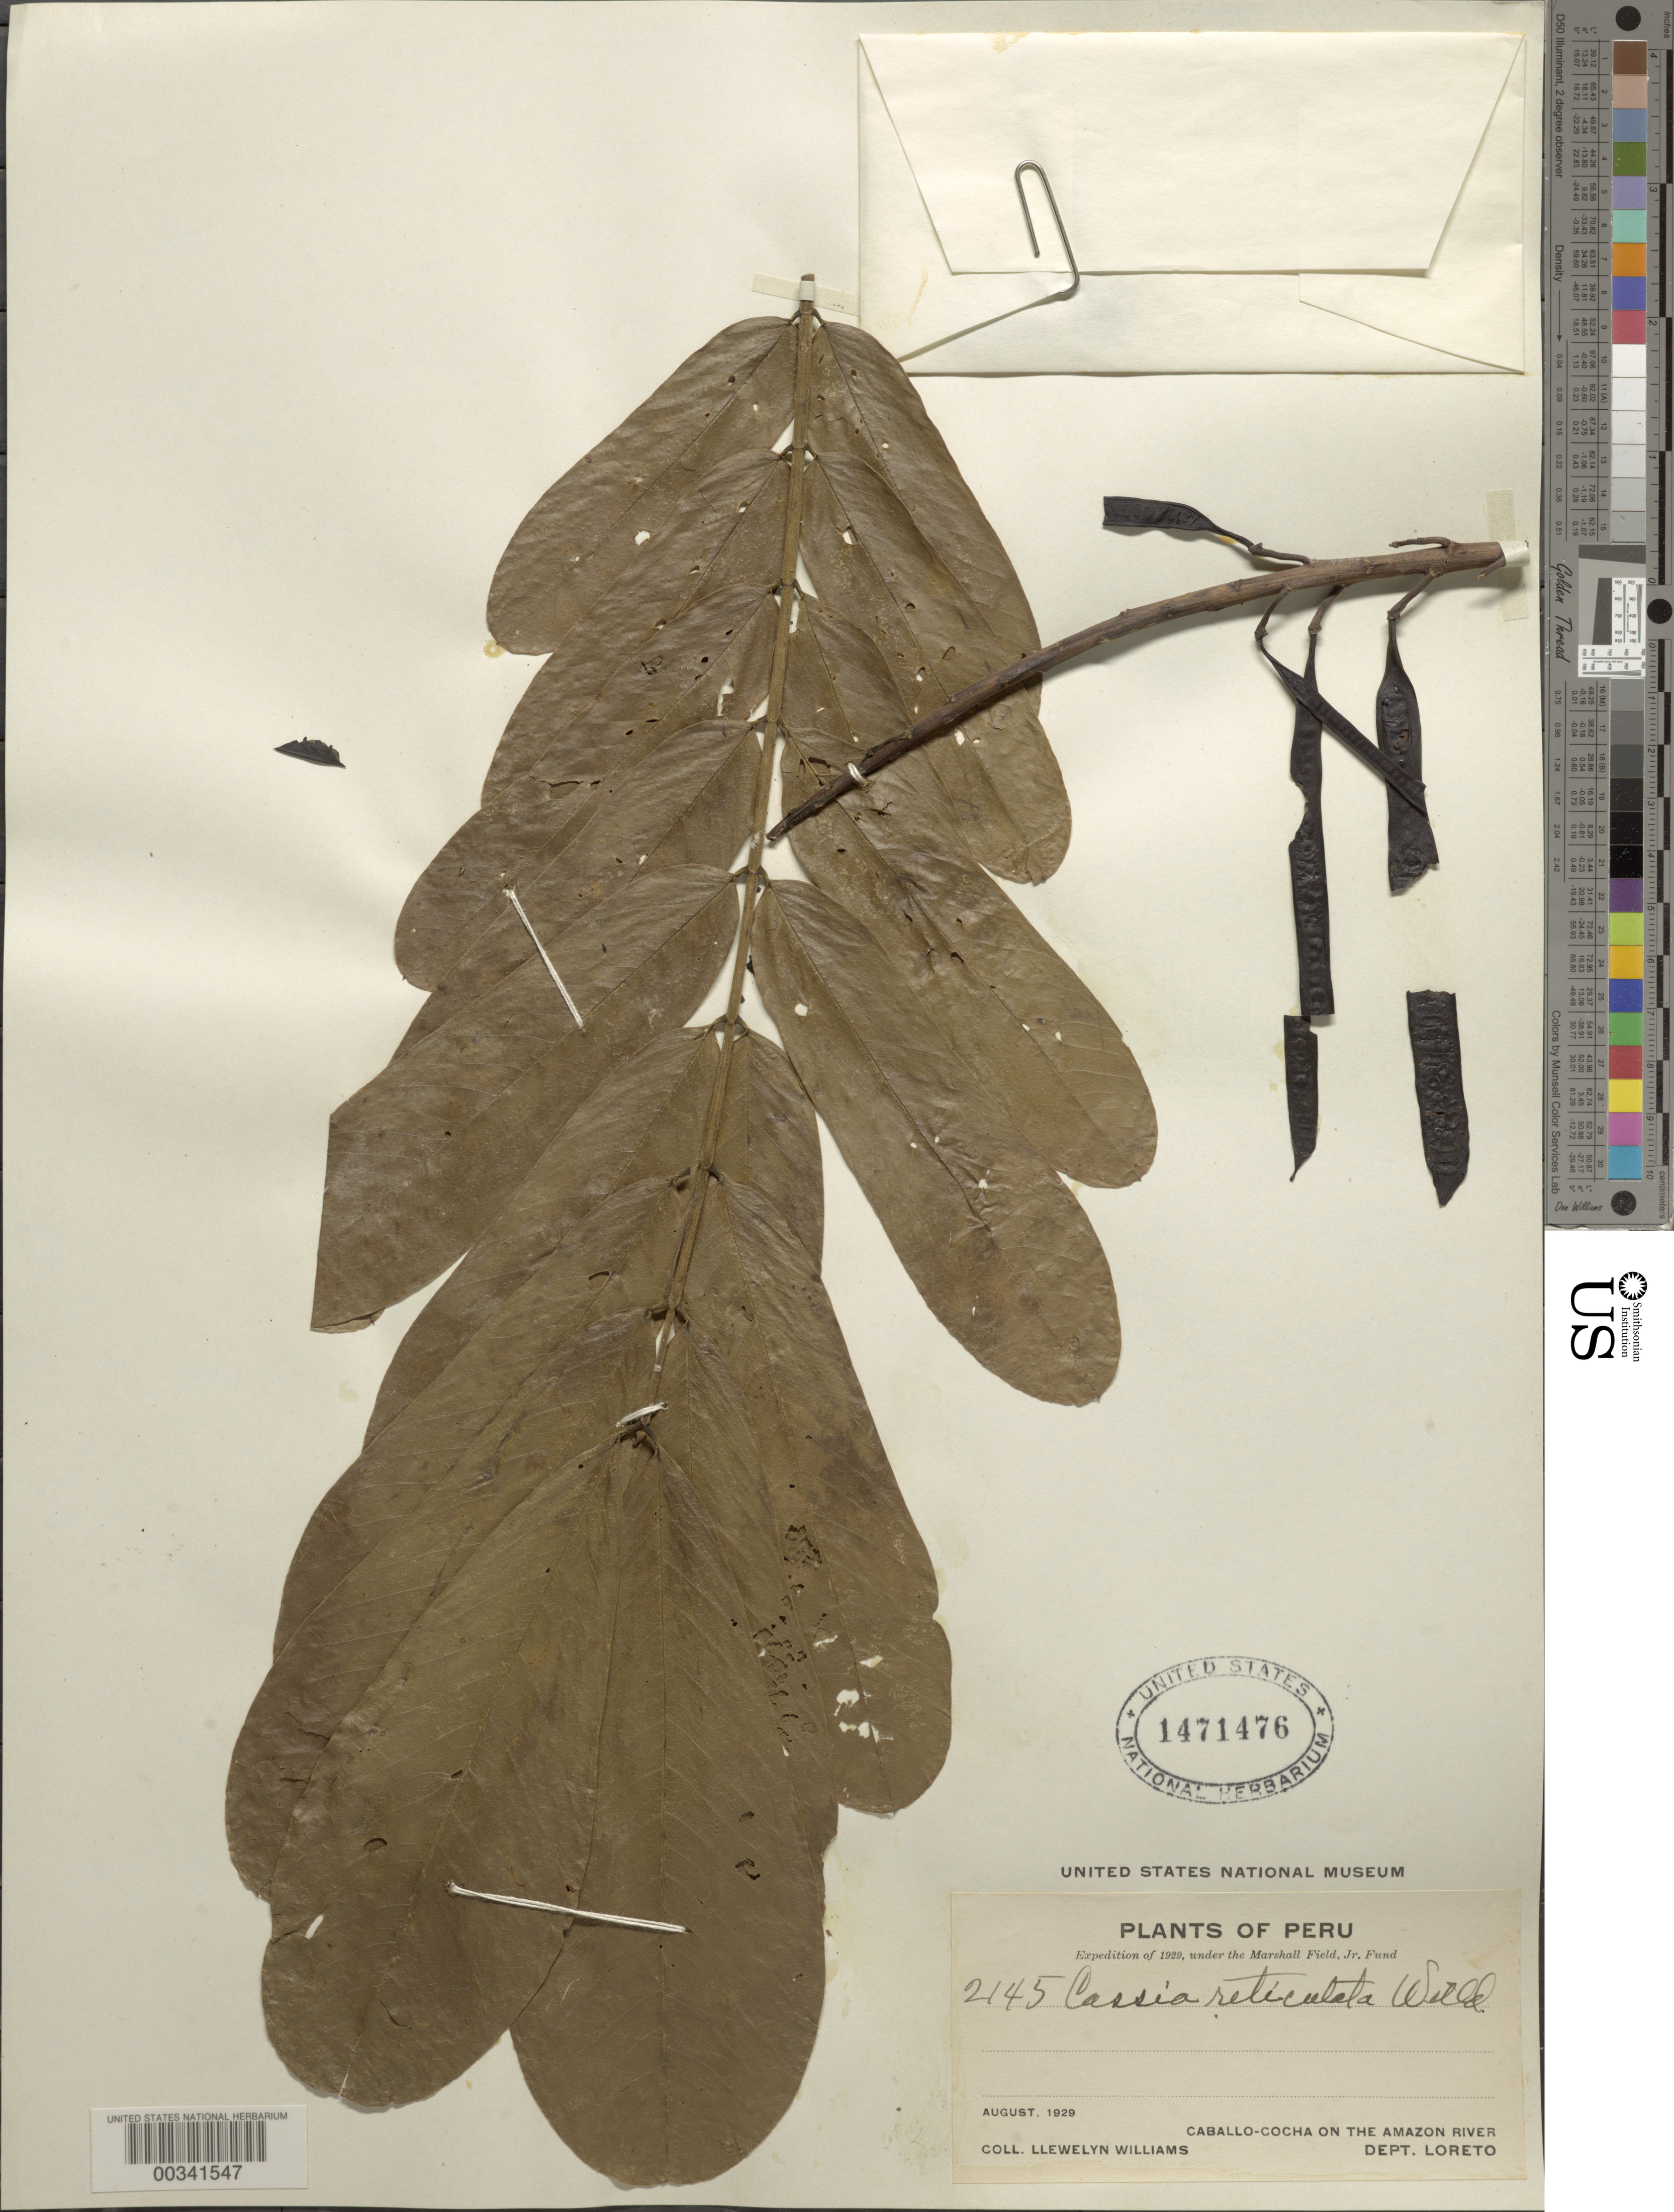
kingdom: Plantae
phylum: Tracheophyta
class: Magnoliopsida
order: Fabales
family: Fabaceae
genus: Senna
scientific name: Senna reticulata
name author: (Willd.) H.S. Irwin & Barneby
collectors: Ll. Williams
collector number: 2145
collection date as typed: Aug 1929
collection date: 1929-08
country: Peru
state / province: Loreto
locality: Caballo-cocha on the amazon river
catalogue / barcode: US 1471476